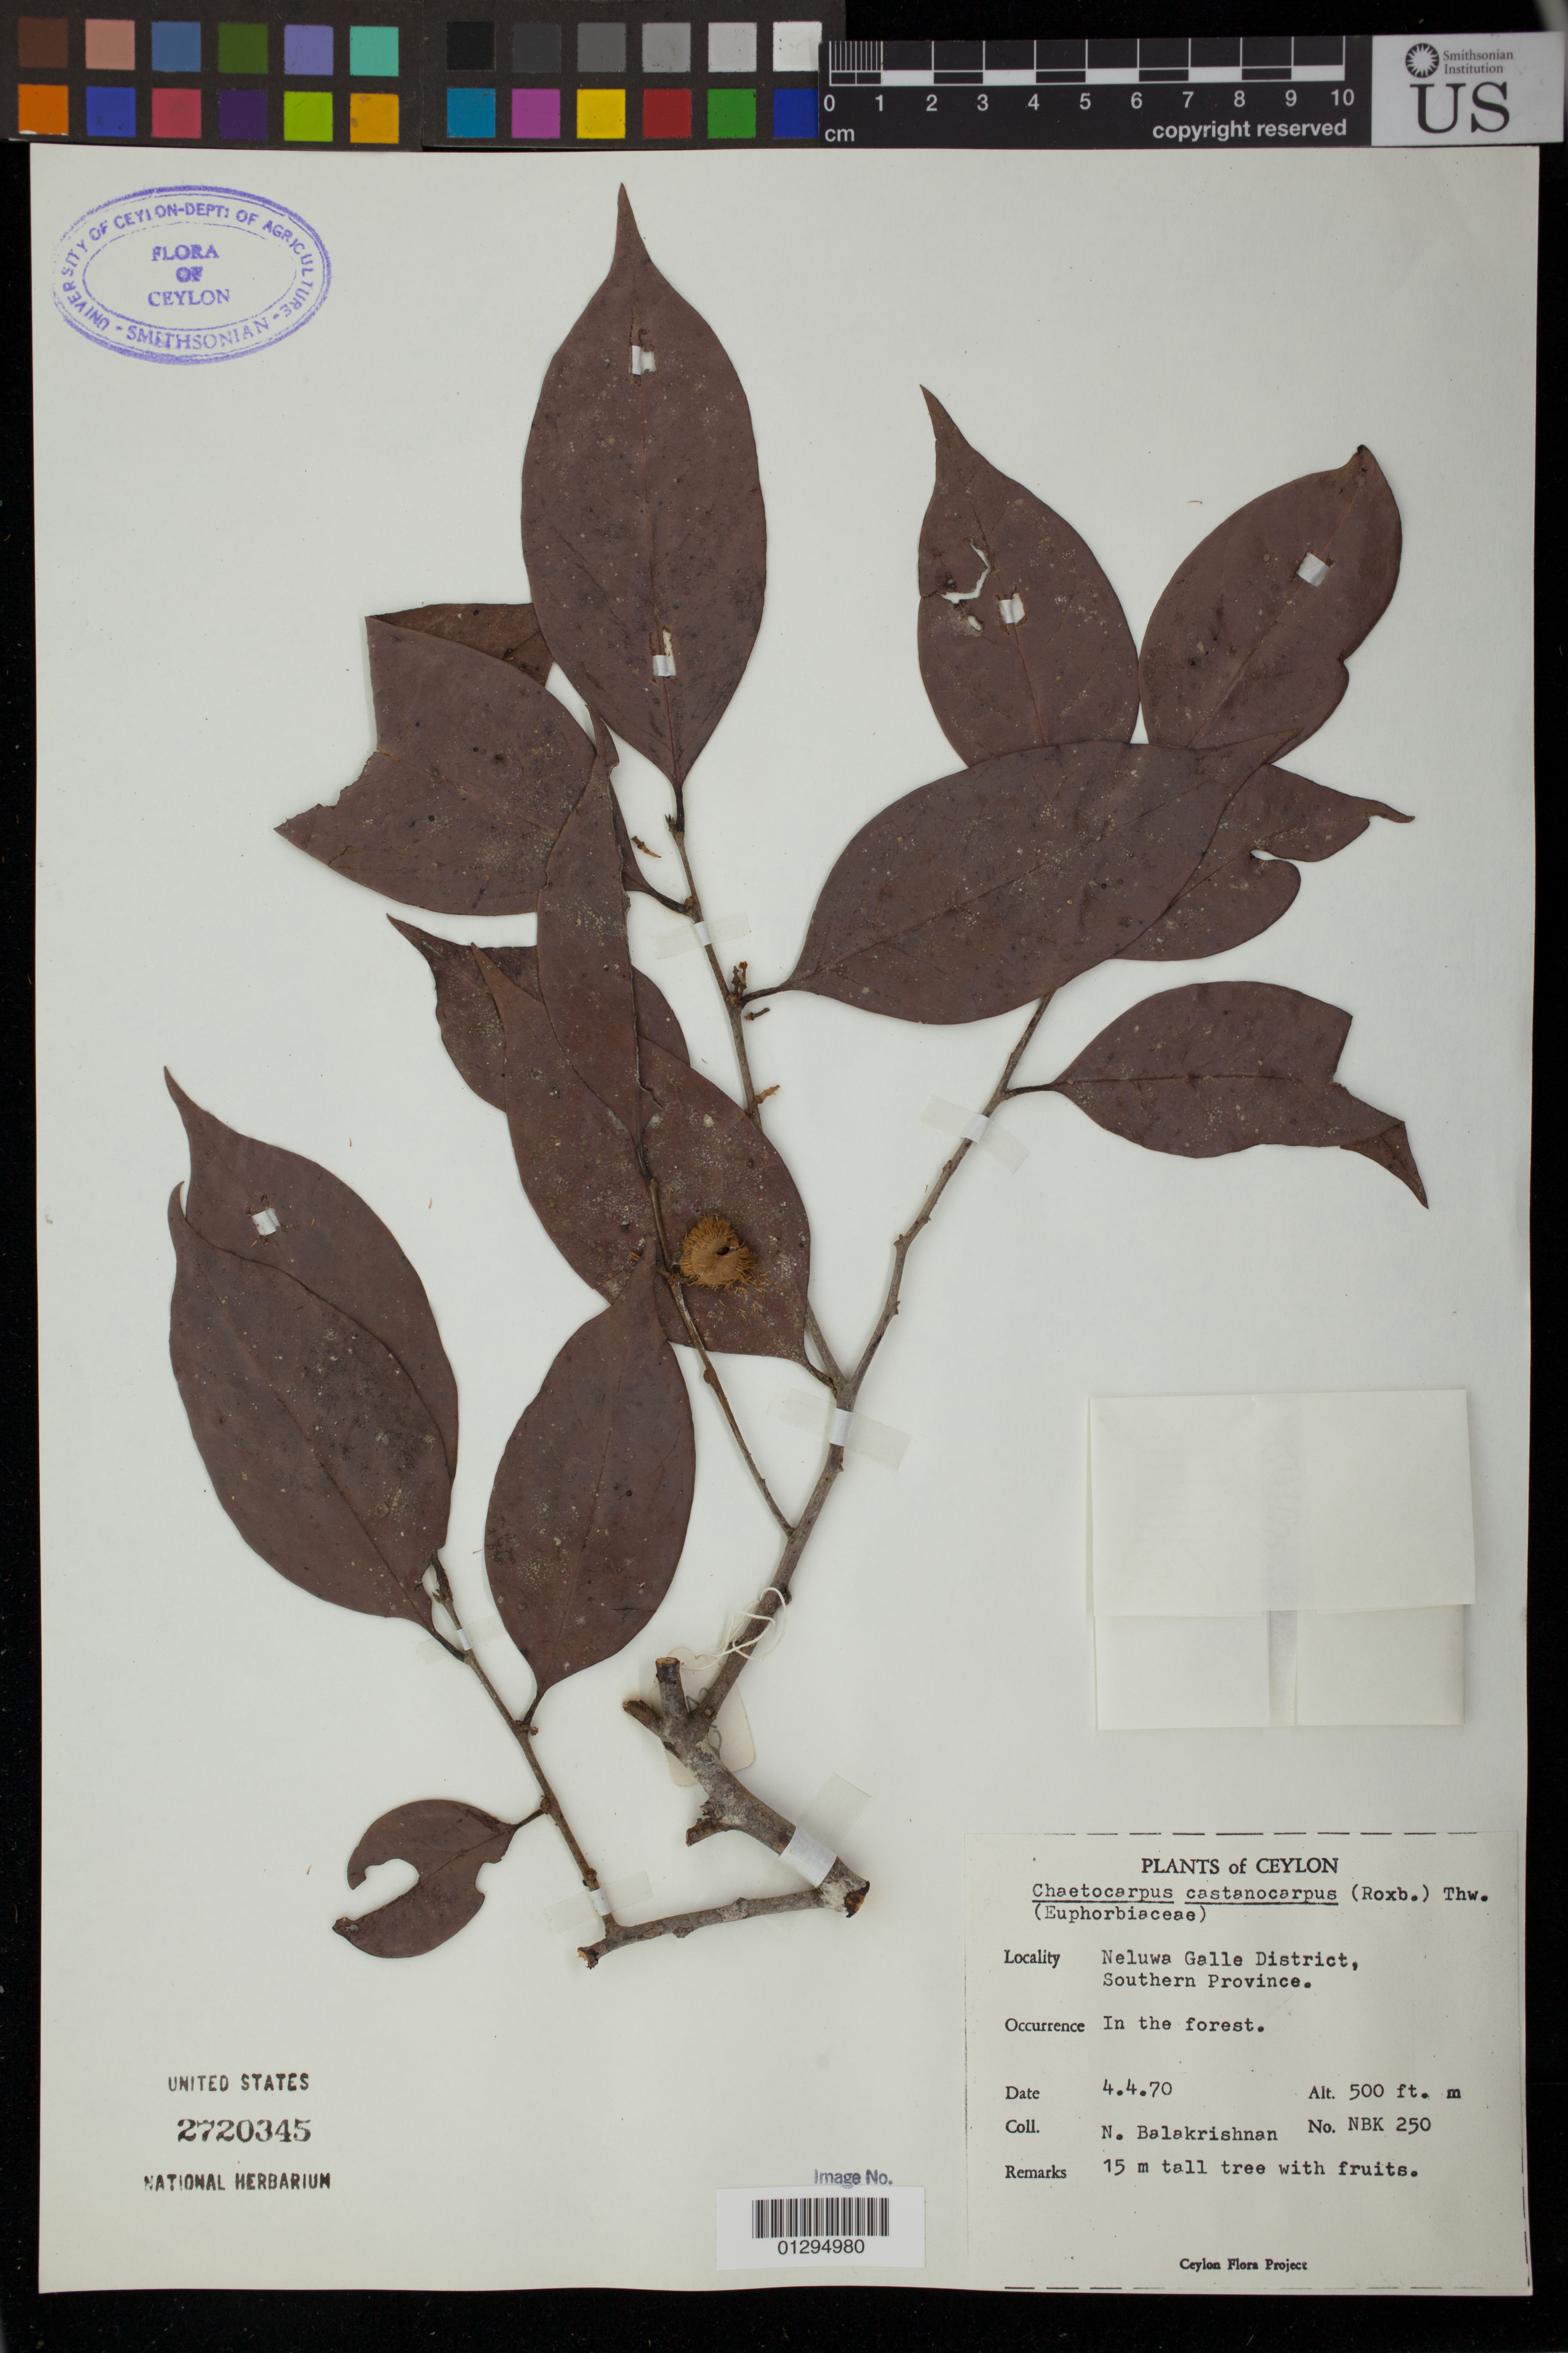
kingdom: Plantae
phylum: Tracheophyta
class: Magnoliopsida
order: Malpighiales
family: Peraceae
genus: Chaetocarpus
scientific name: Chaetocarpus castanocarpus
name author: (Roxb.) Thwaites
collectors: N. Balakrishnan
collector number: NBK 250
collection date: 1970-04-04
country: Sri Lanka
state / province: Southern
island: Ceylon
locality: Neluwa, Galle District.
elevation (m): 152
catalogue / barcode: US 2720345